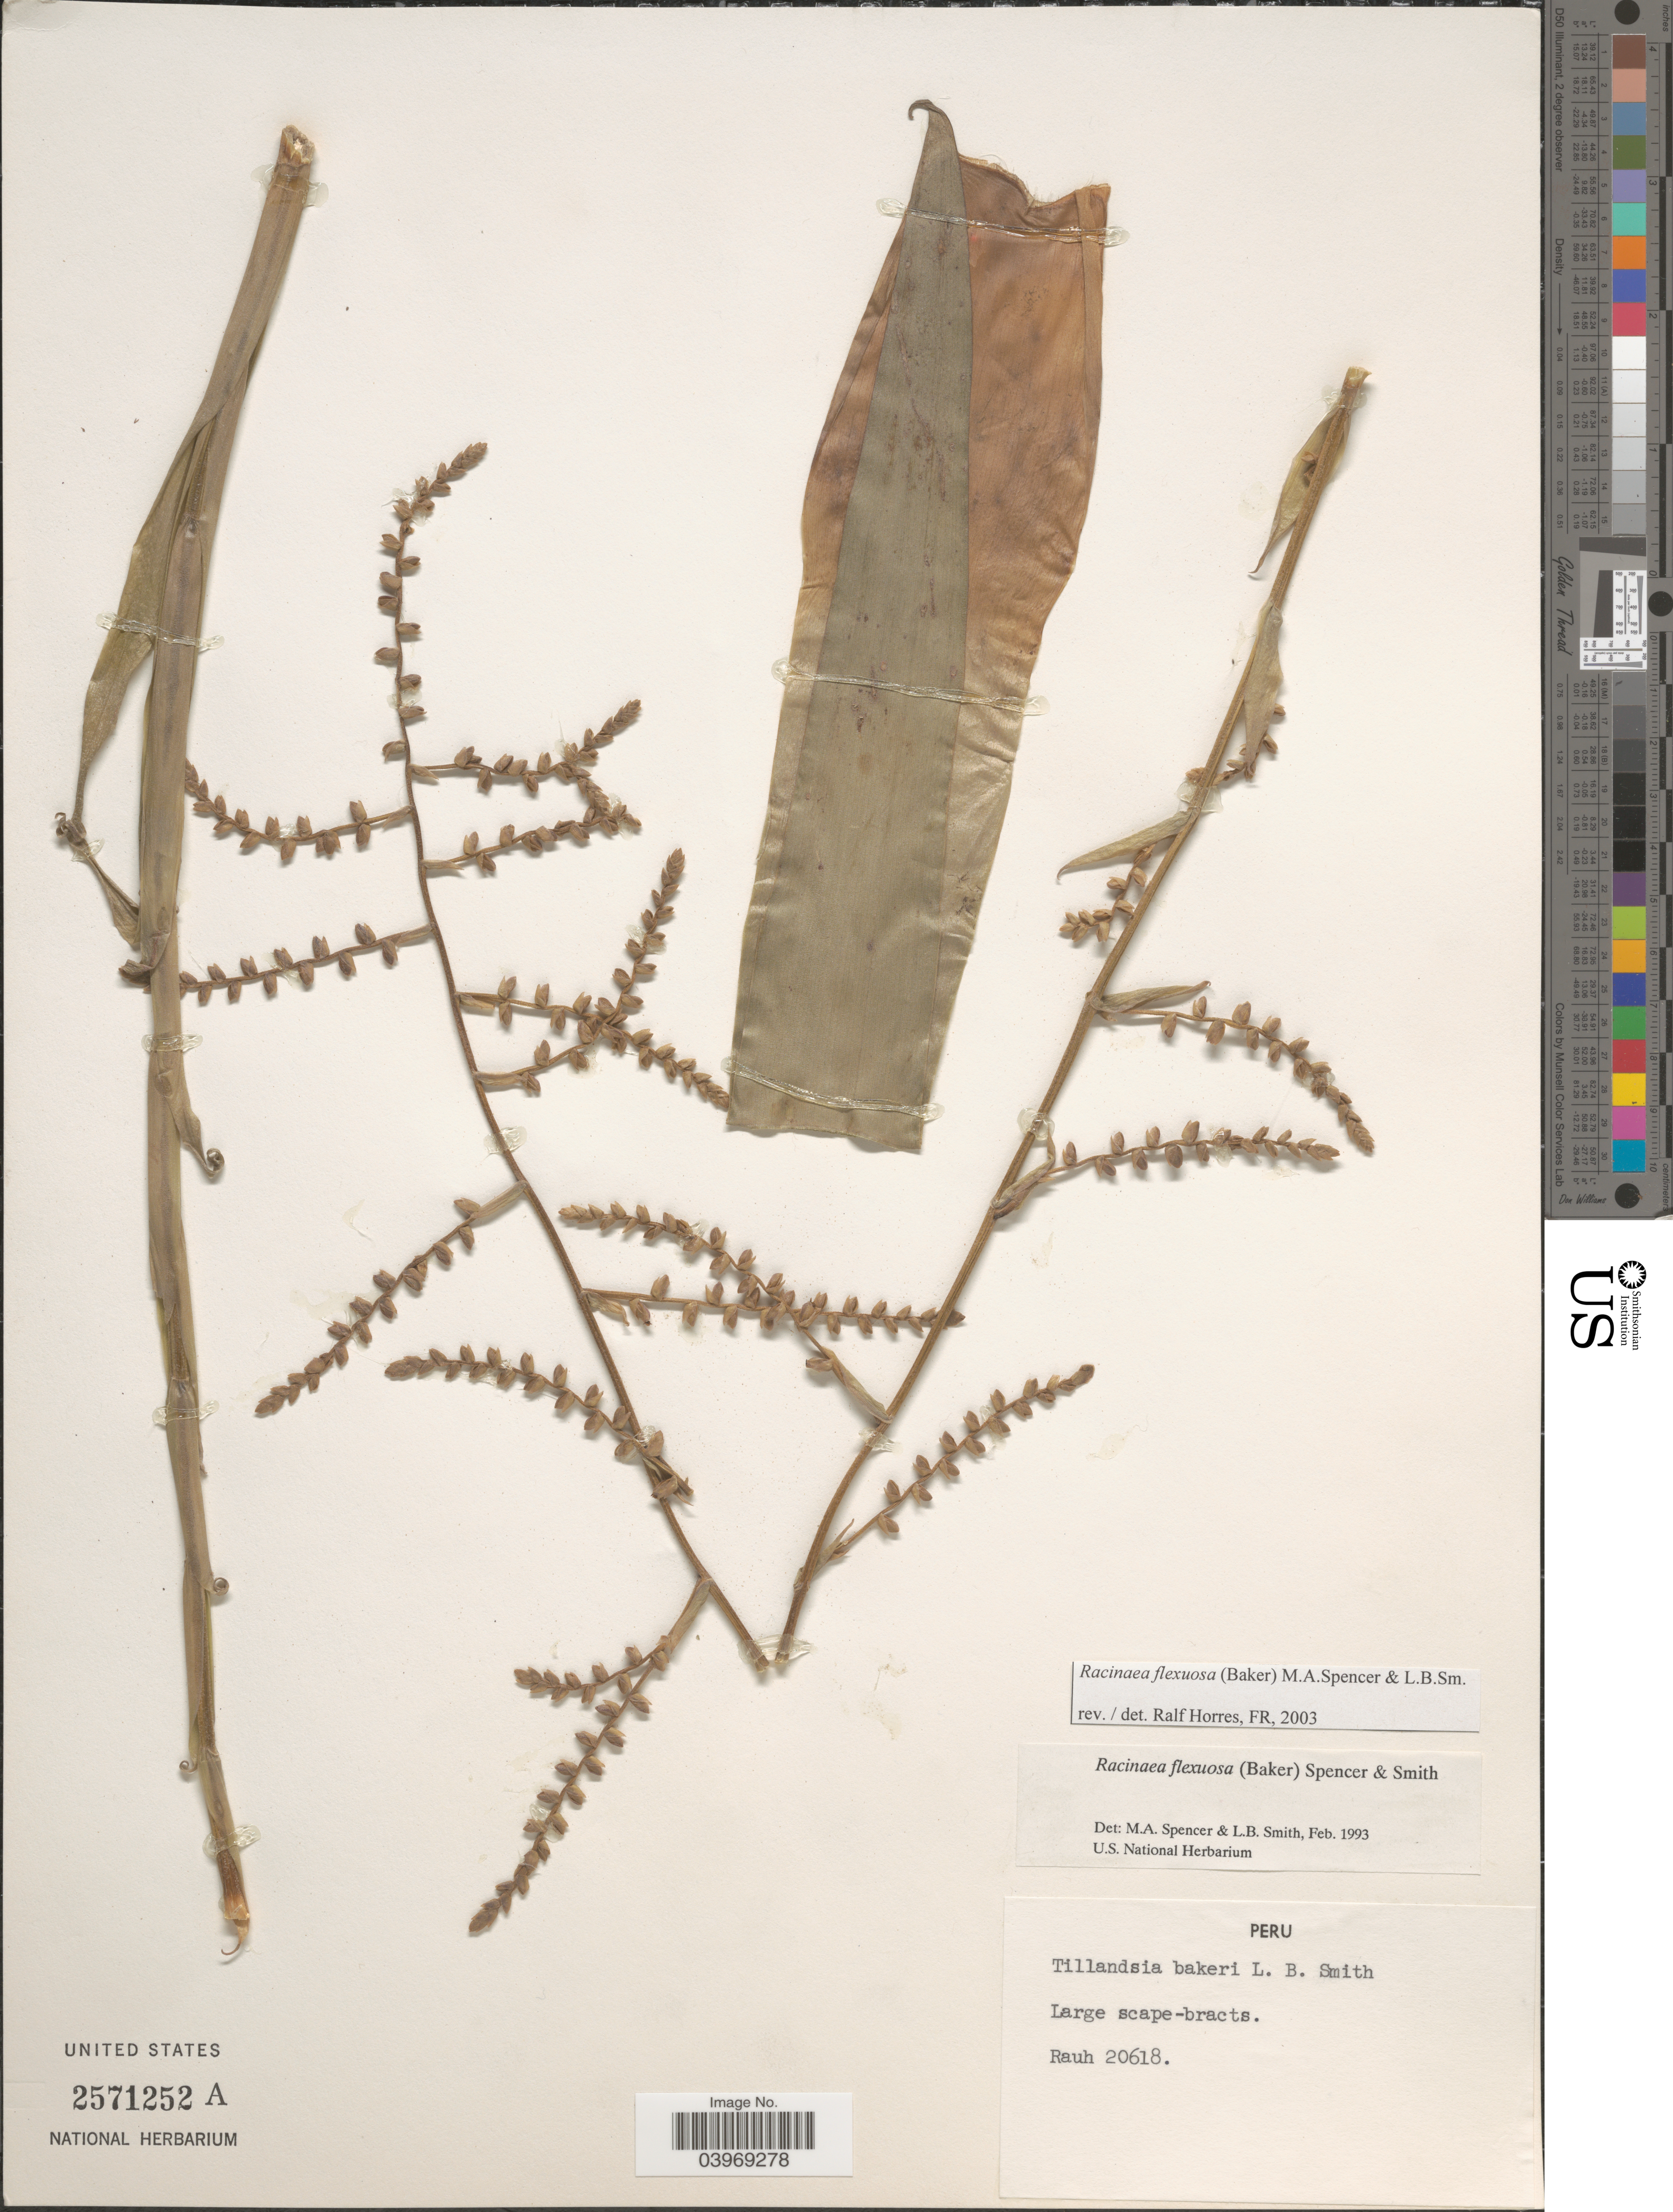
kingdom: Plantae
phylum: Tracheophyta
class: Liliopsida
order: Poales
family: Bromeliaceae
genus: Racinaea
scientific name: Racinaea flexuosa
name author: (Baker) M.A. Spencer & L.B. Sm.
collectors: -. Rauh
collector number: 20618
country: Peru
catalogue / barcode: US 2571252A